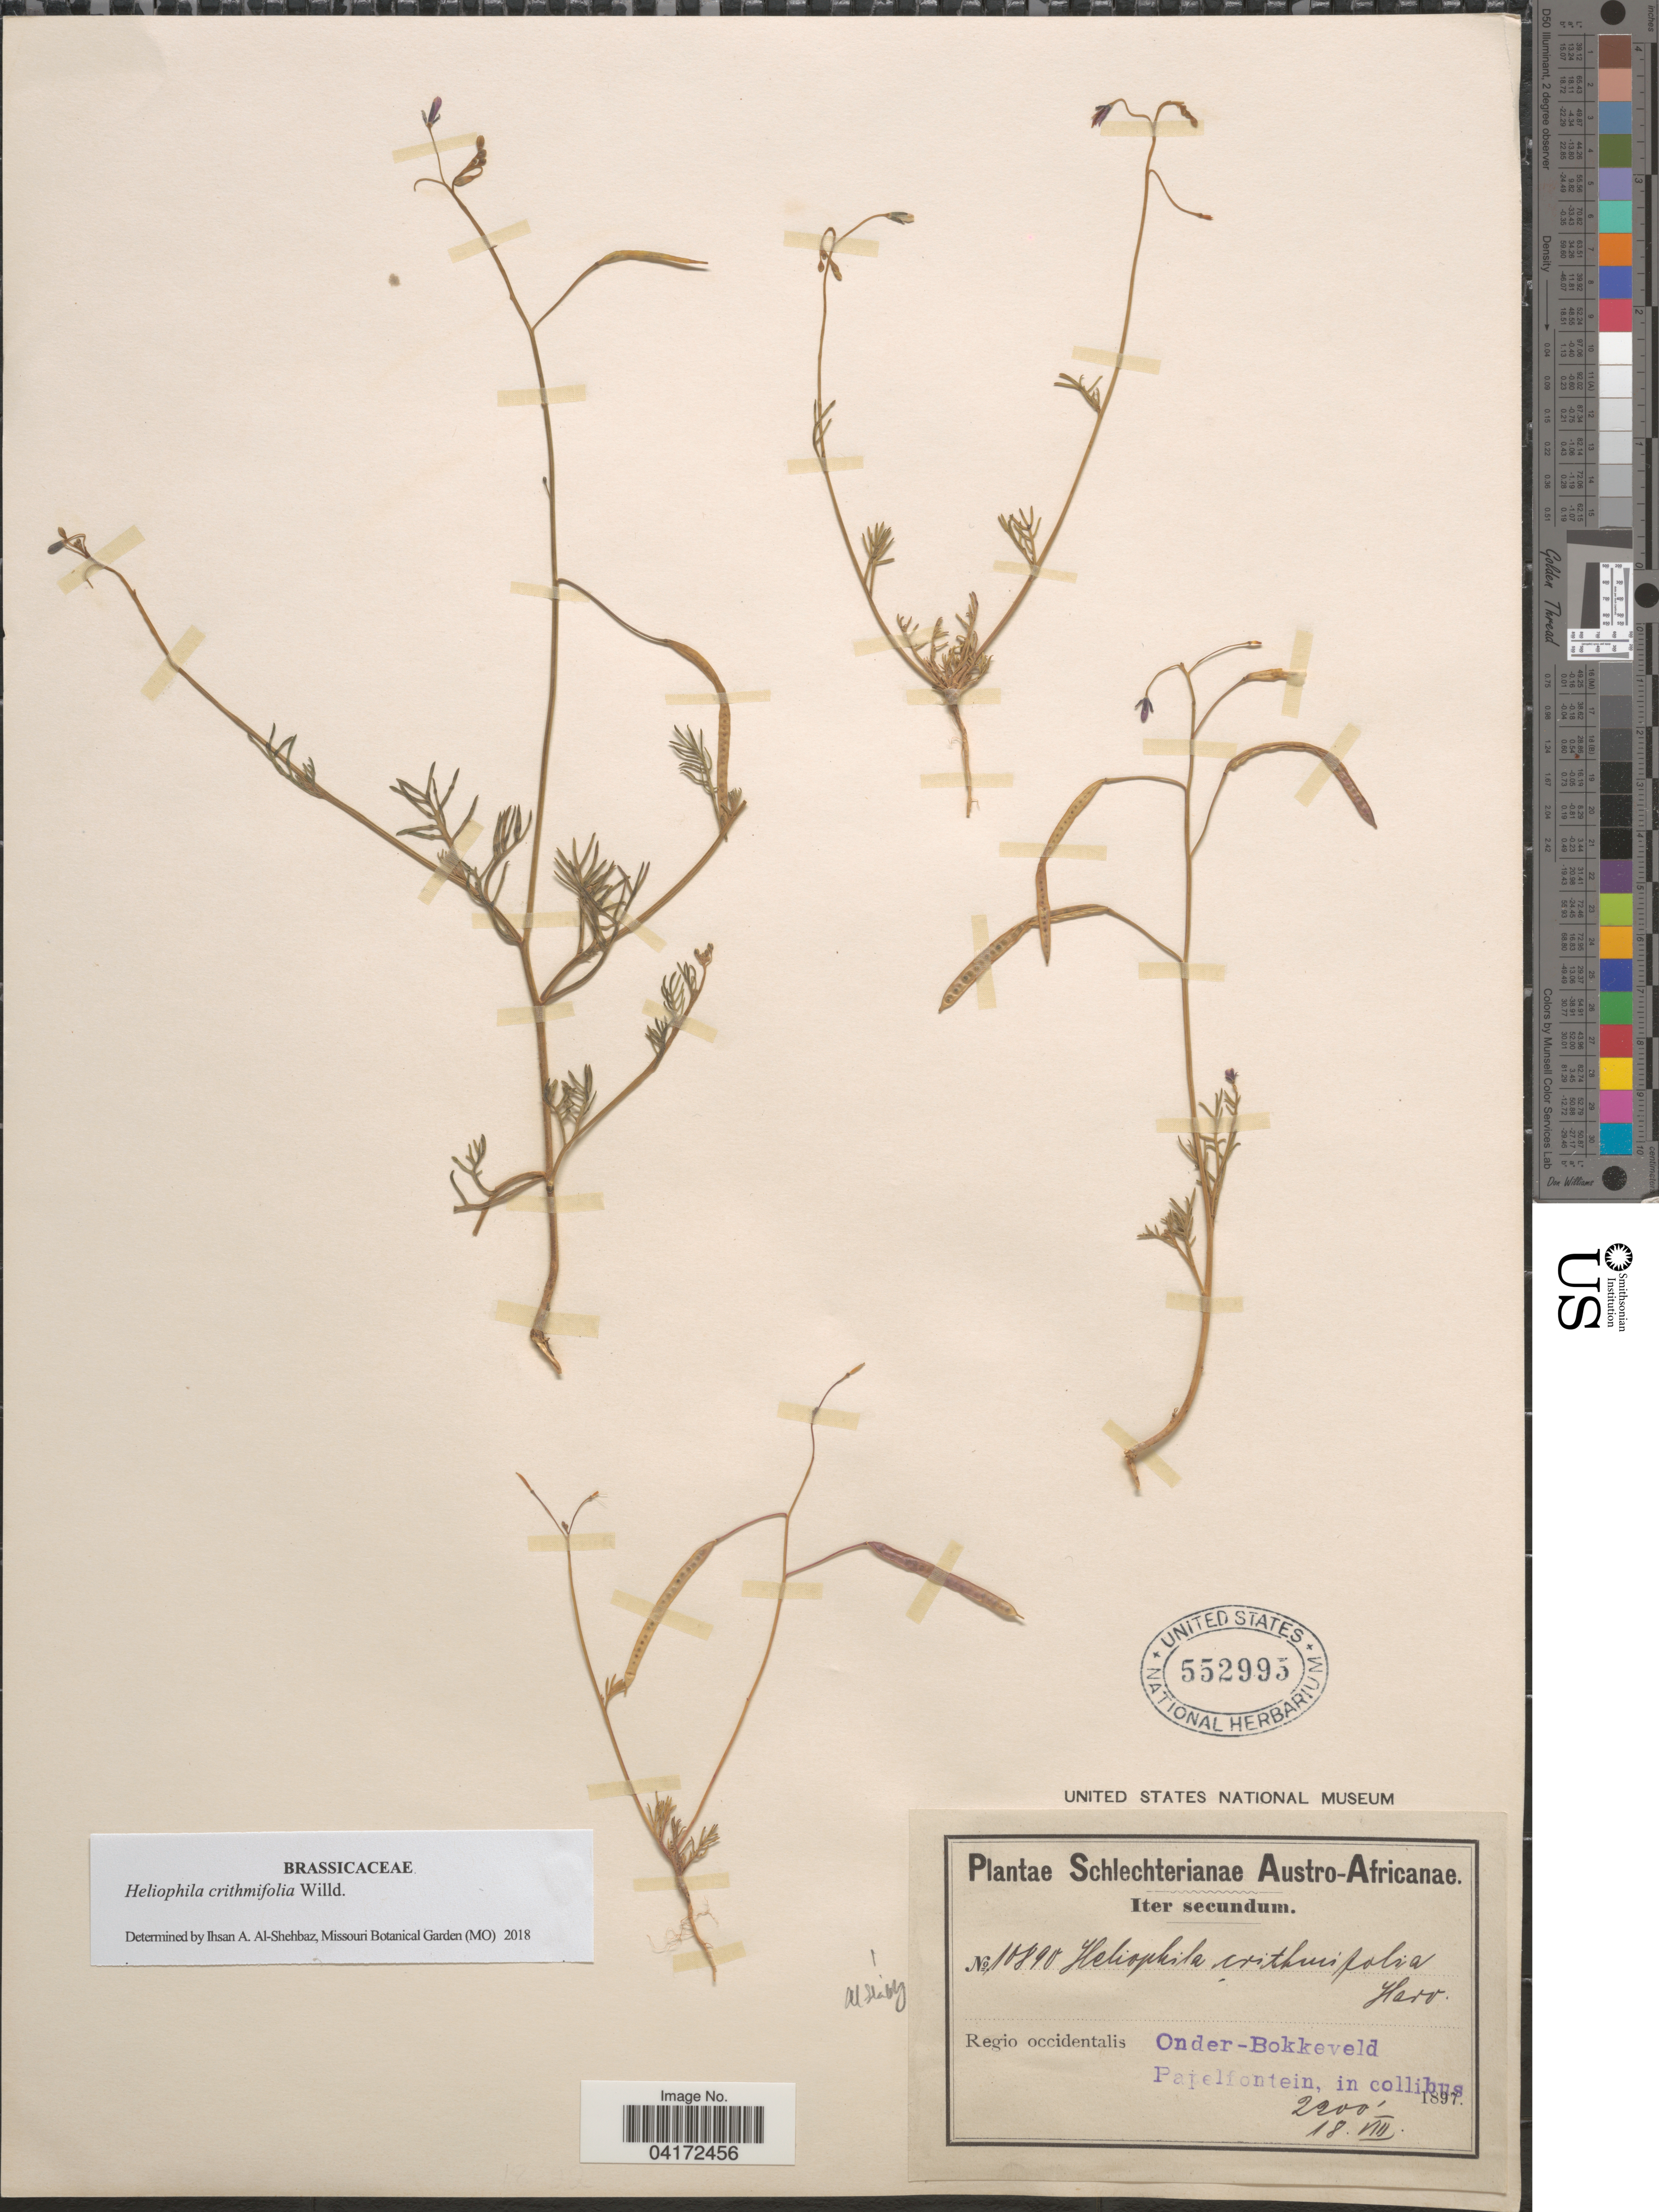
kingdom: Plantae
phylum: Tracheophyta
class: Magnoliopsida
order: Brassicales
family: Brassicaceae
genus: Heliophila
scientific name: Heliophila crithmifolia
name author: Willd.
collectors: Schlechter, --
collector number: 10890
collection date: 1897-08-18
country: South Africa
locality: Austro-Africanae. Iter secundum. Regio occidentalis. Onder-Bokkeveld. Papelfontein.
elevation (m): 671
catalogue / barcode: US 552995